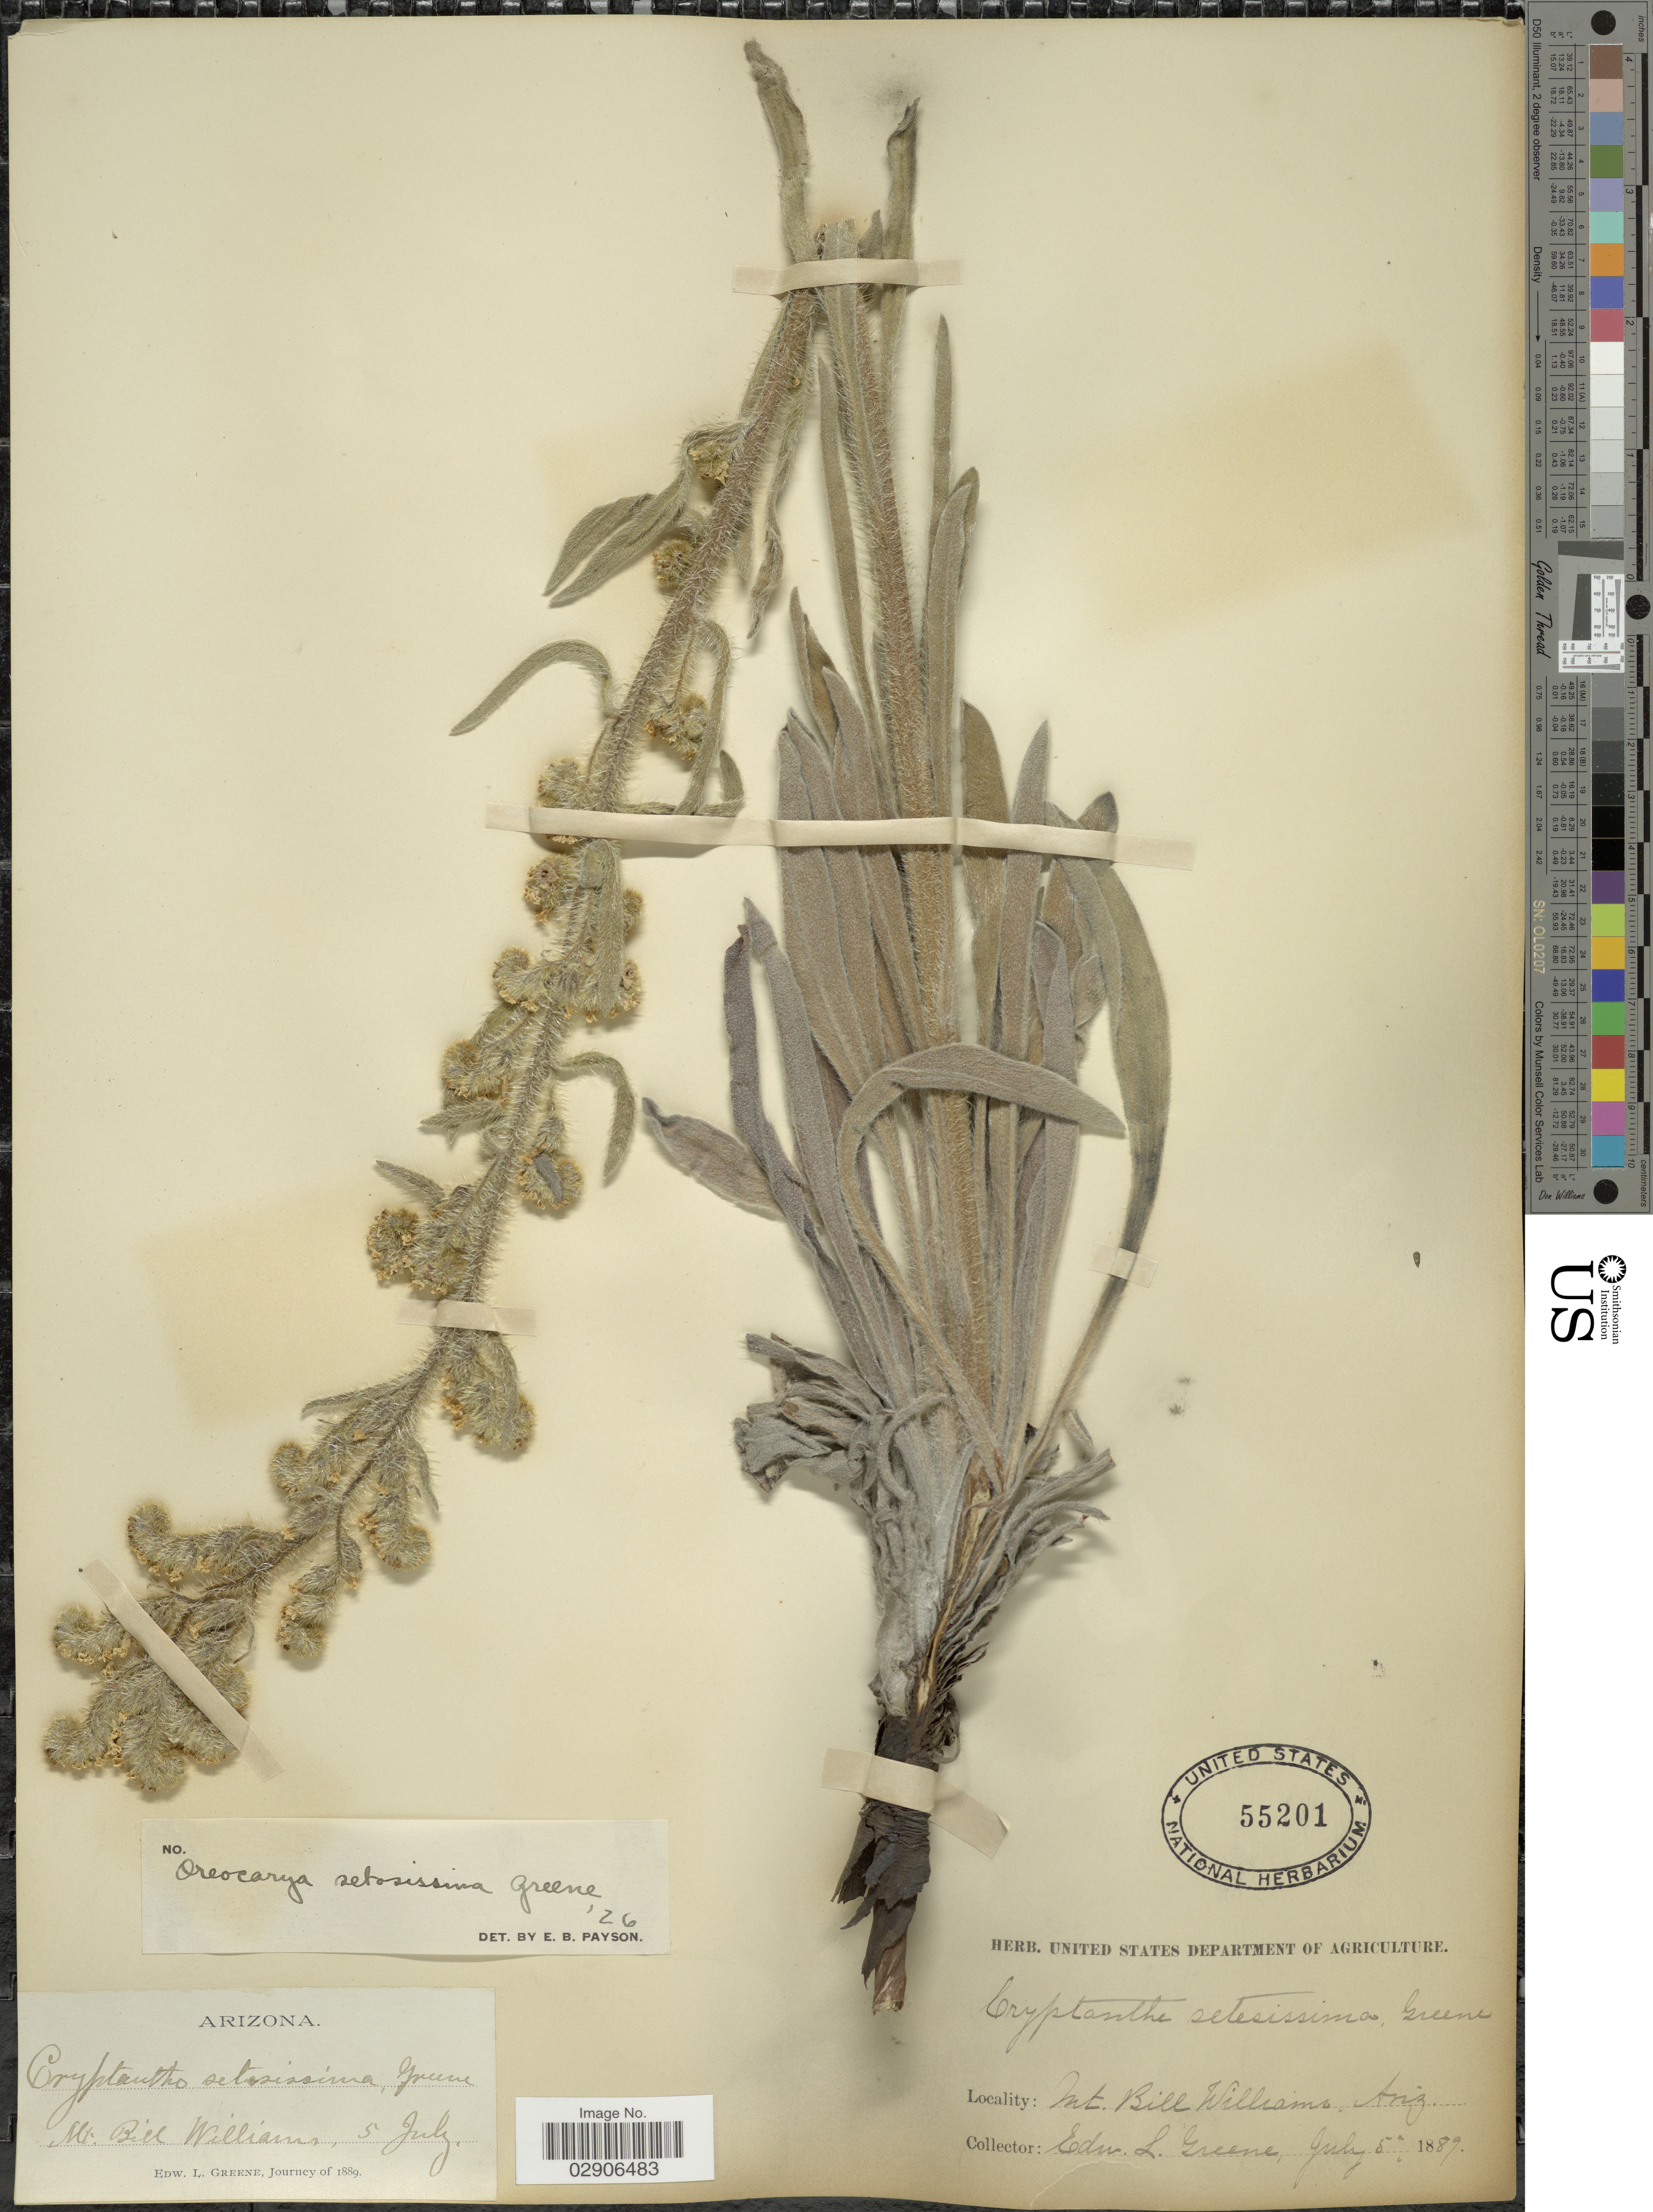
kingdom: Plantae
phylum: Tracheophyta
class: Magnoliopsida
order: Boraginales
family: Boraginaceae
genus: Oreocarya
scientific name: Oreocarya setosissima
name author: (A. Gray) Greene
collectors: E. L. Greene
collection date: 1889-07-05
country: United States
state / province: Arizona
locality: Mt. Bill Williams.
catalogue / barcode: US 55201